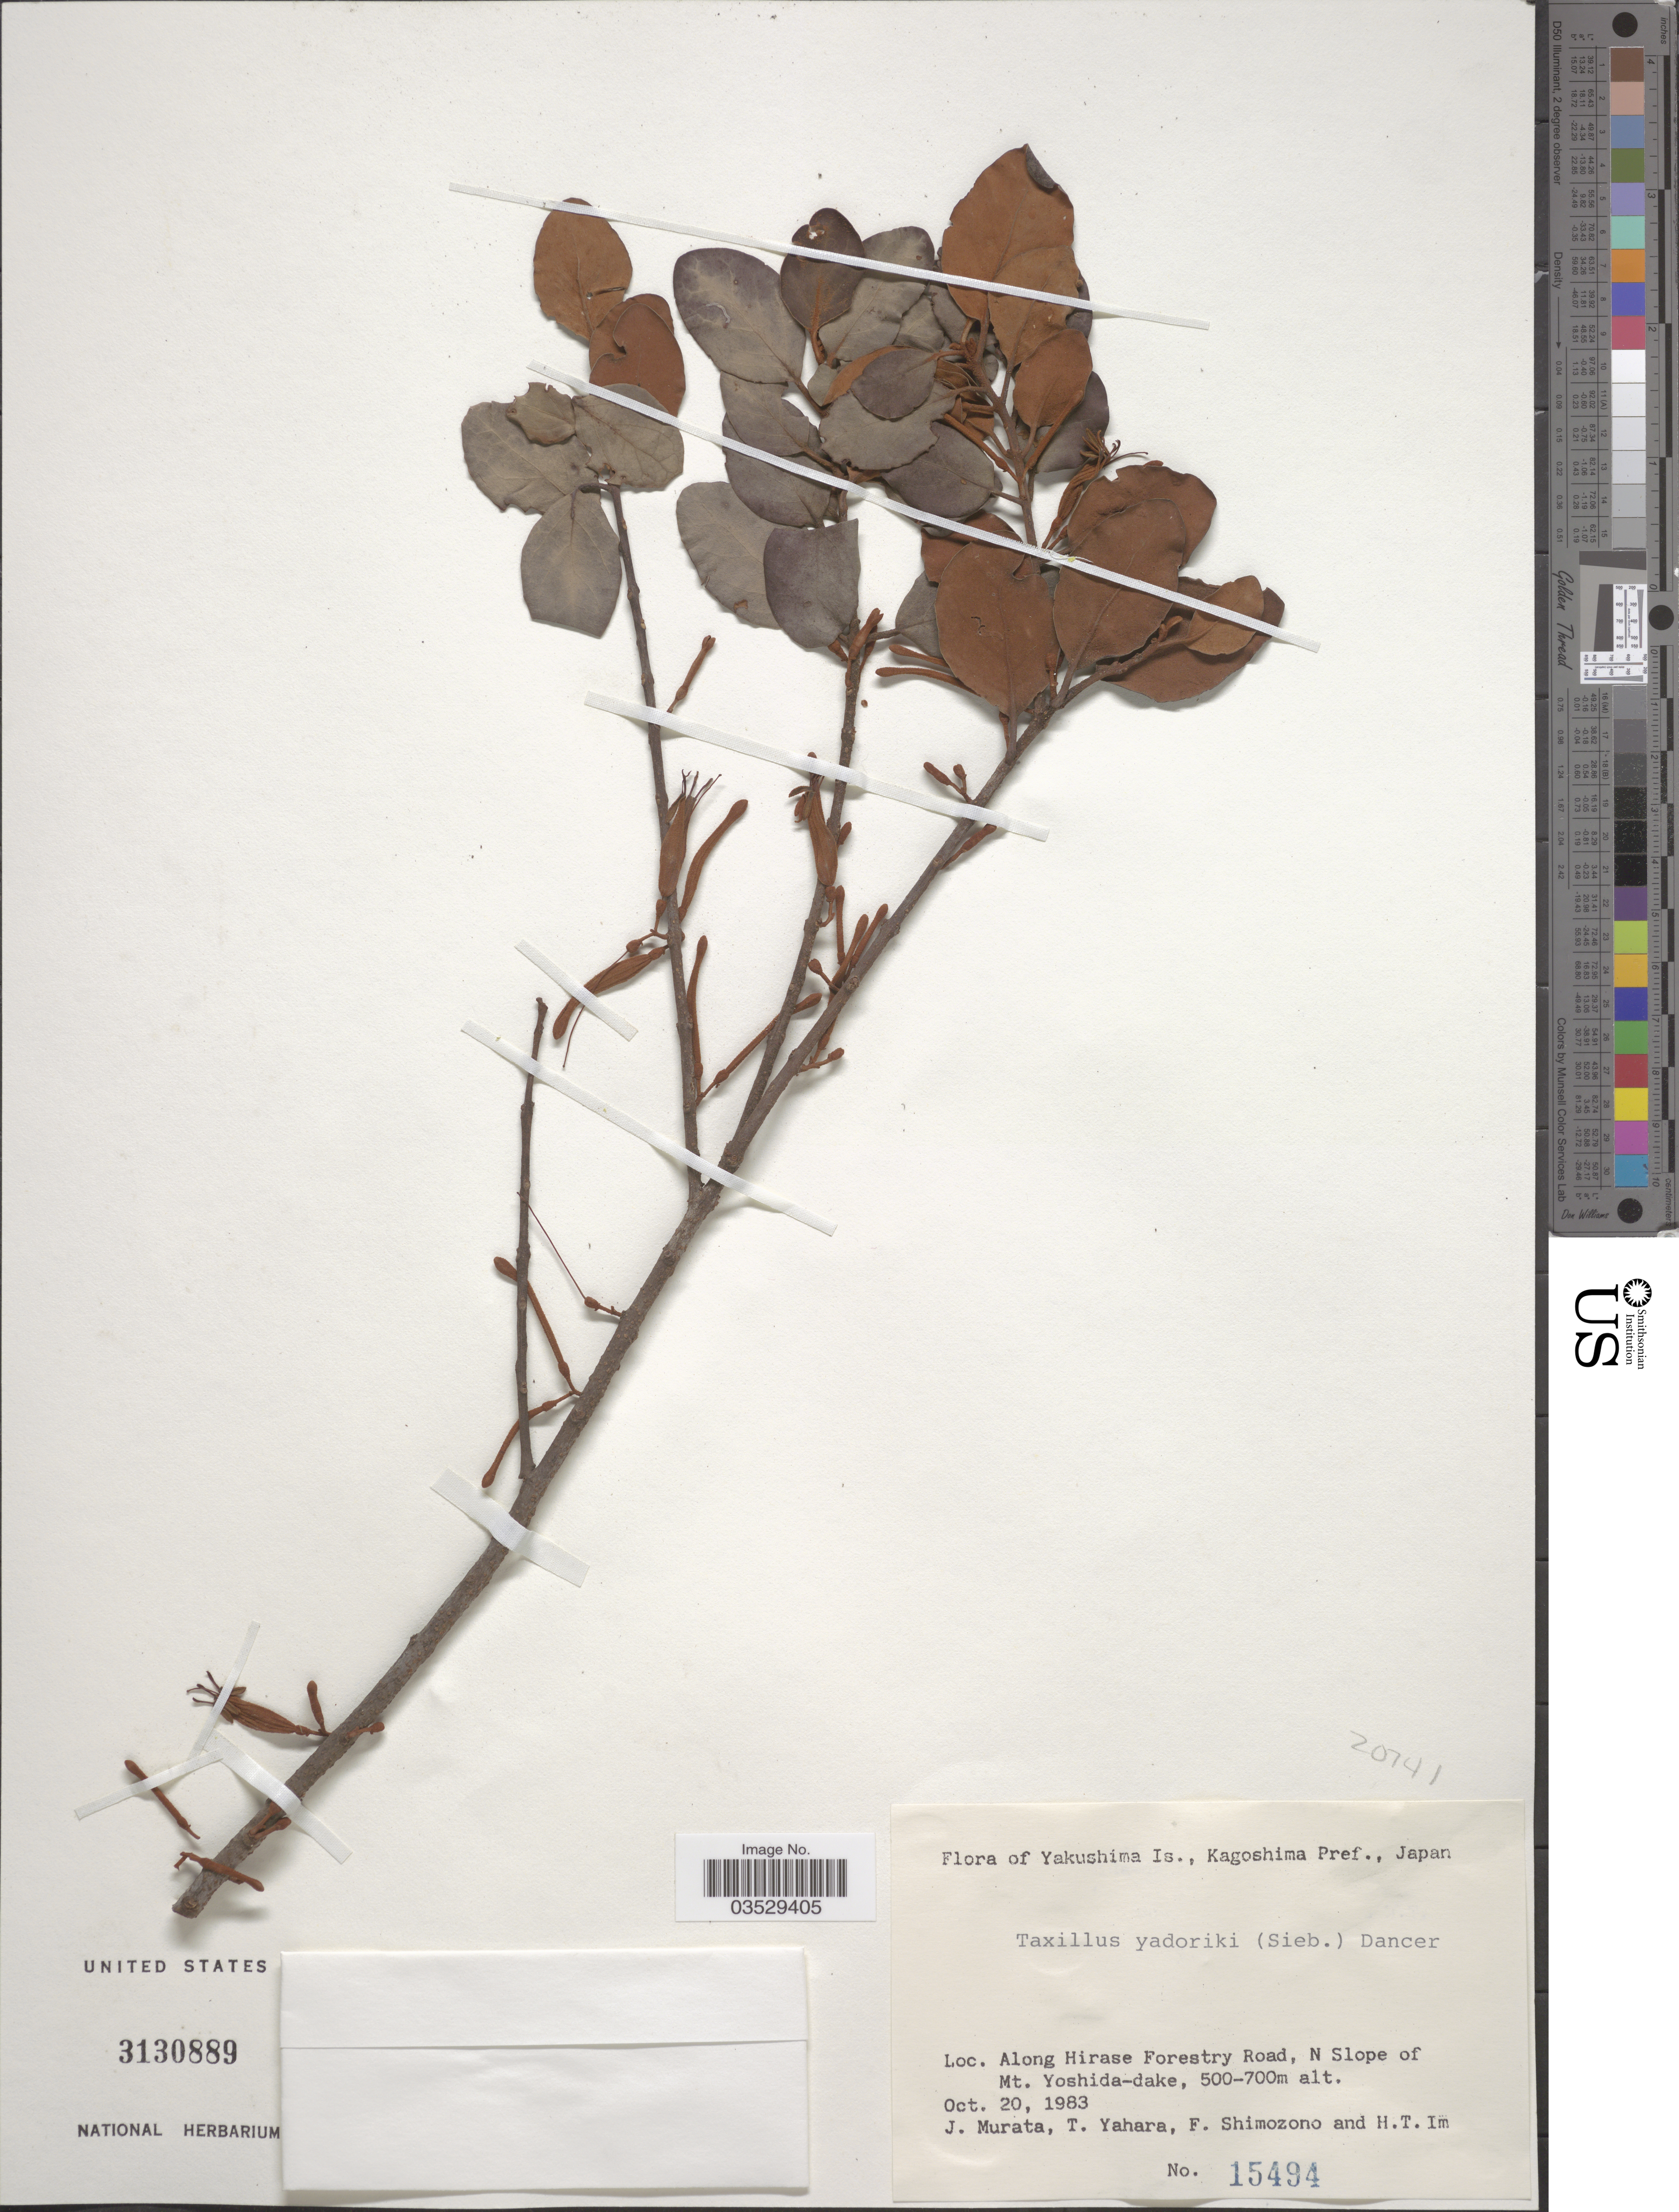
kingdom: Plantae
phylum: Tracheophyta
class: Magnoliopsida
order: Santalales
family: Loranthaceae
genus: Taxillus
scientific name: Taxillus yadoriki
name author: (Maxim.) Danser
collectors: J. Murata, T. Yahara, F. Shimozono & H. Im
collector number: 15494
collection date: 1983-10-20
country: Japan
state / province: Kagosima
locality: Yakushima Is., Kagoshima Pref. Along Hirase Forestry Road, N slope of Mt. Yoshida-dake.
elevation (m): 500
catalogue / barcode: US 3130889